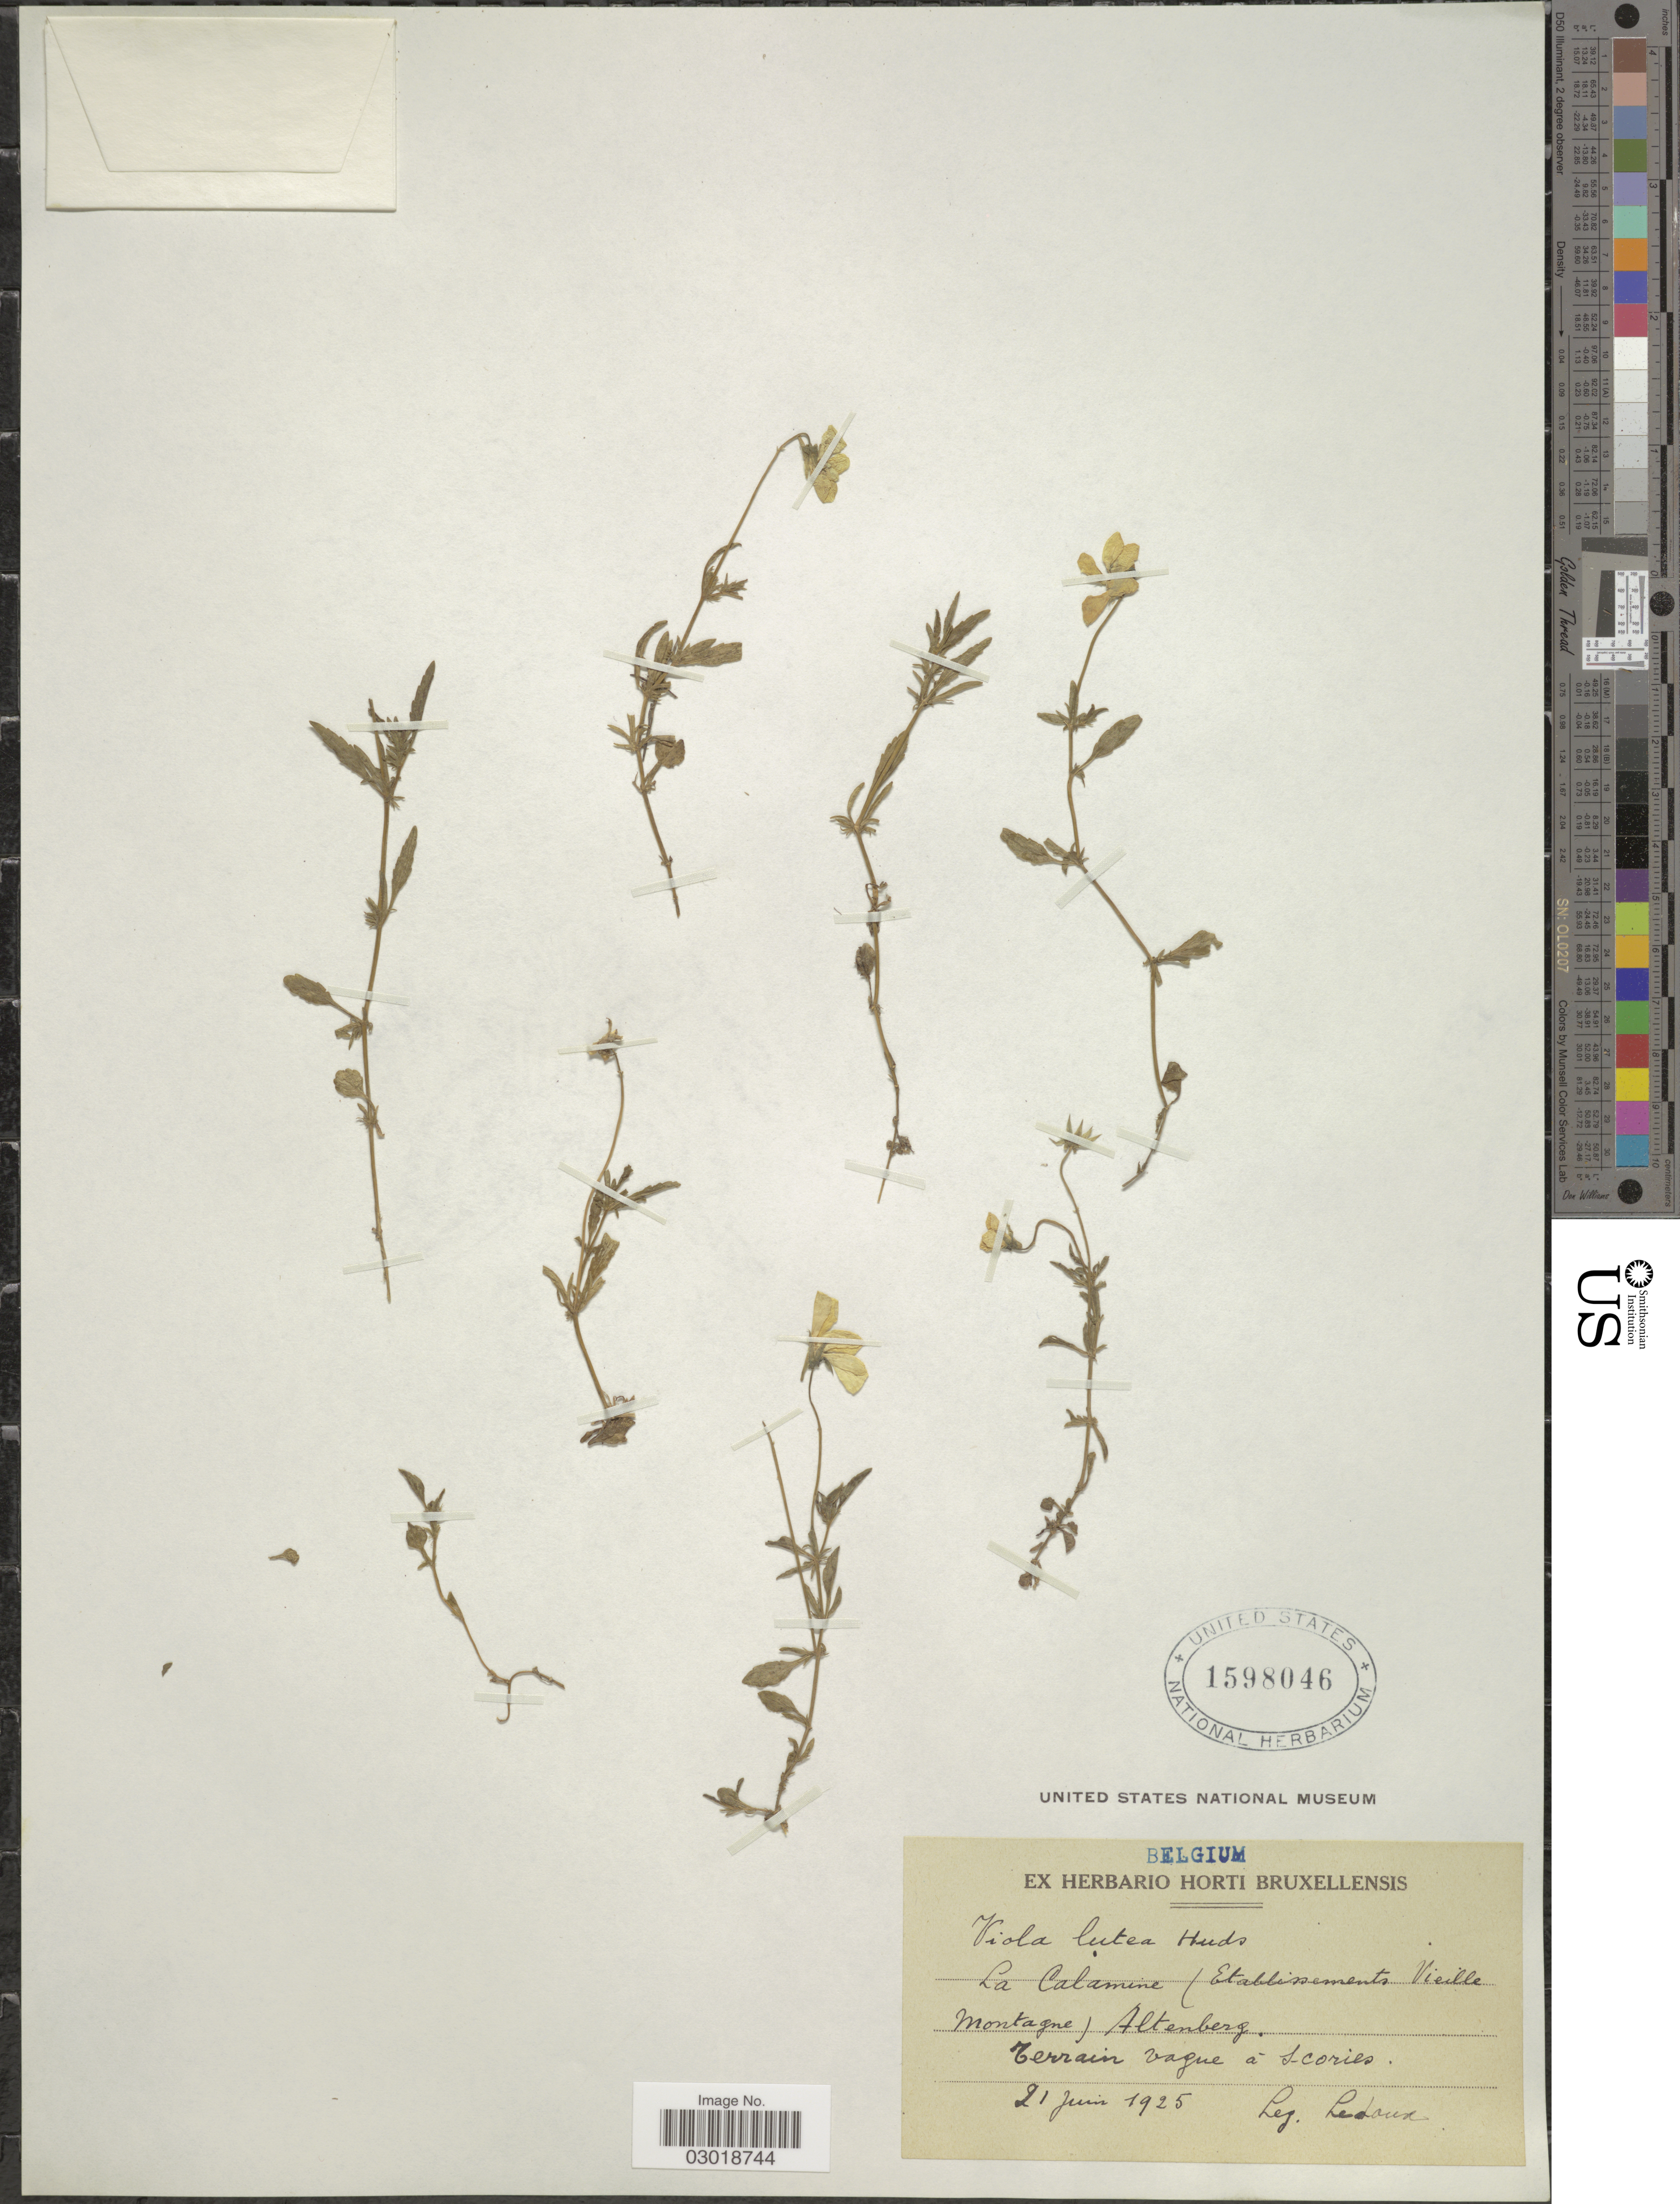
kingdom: Plantae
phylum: Tracheophyta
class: Magnoliopsida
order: Malpighiales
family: Violaceae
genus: Viola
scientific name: Viola lutea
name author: Huds.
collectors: -. Ledoux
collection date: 1925-06-21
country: Belgium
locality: La Calamine (Establissements Vieille montagne) Altenberg.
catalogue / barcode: US 1598046